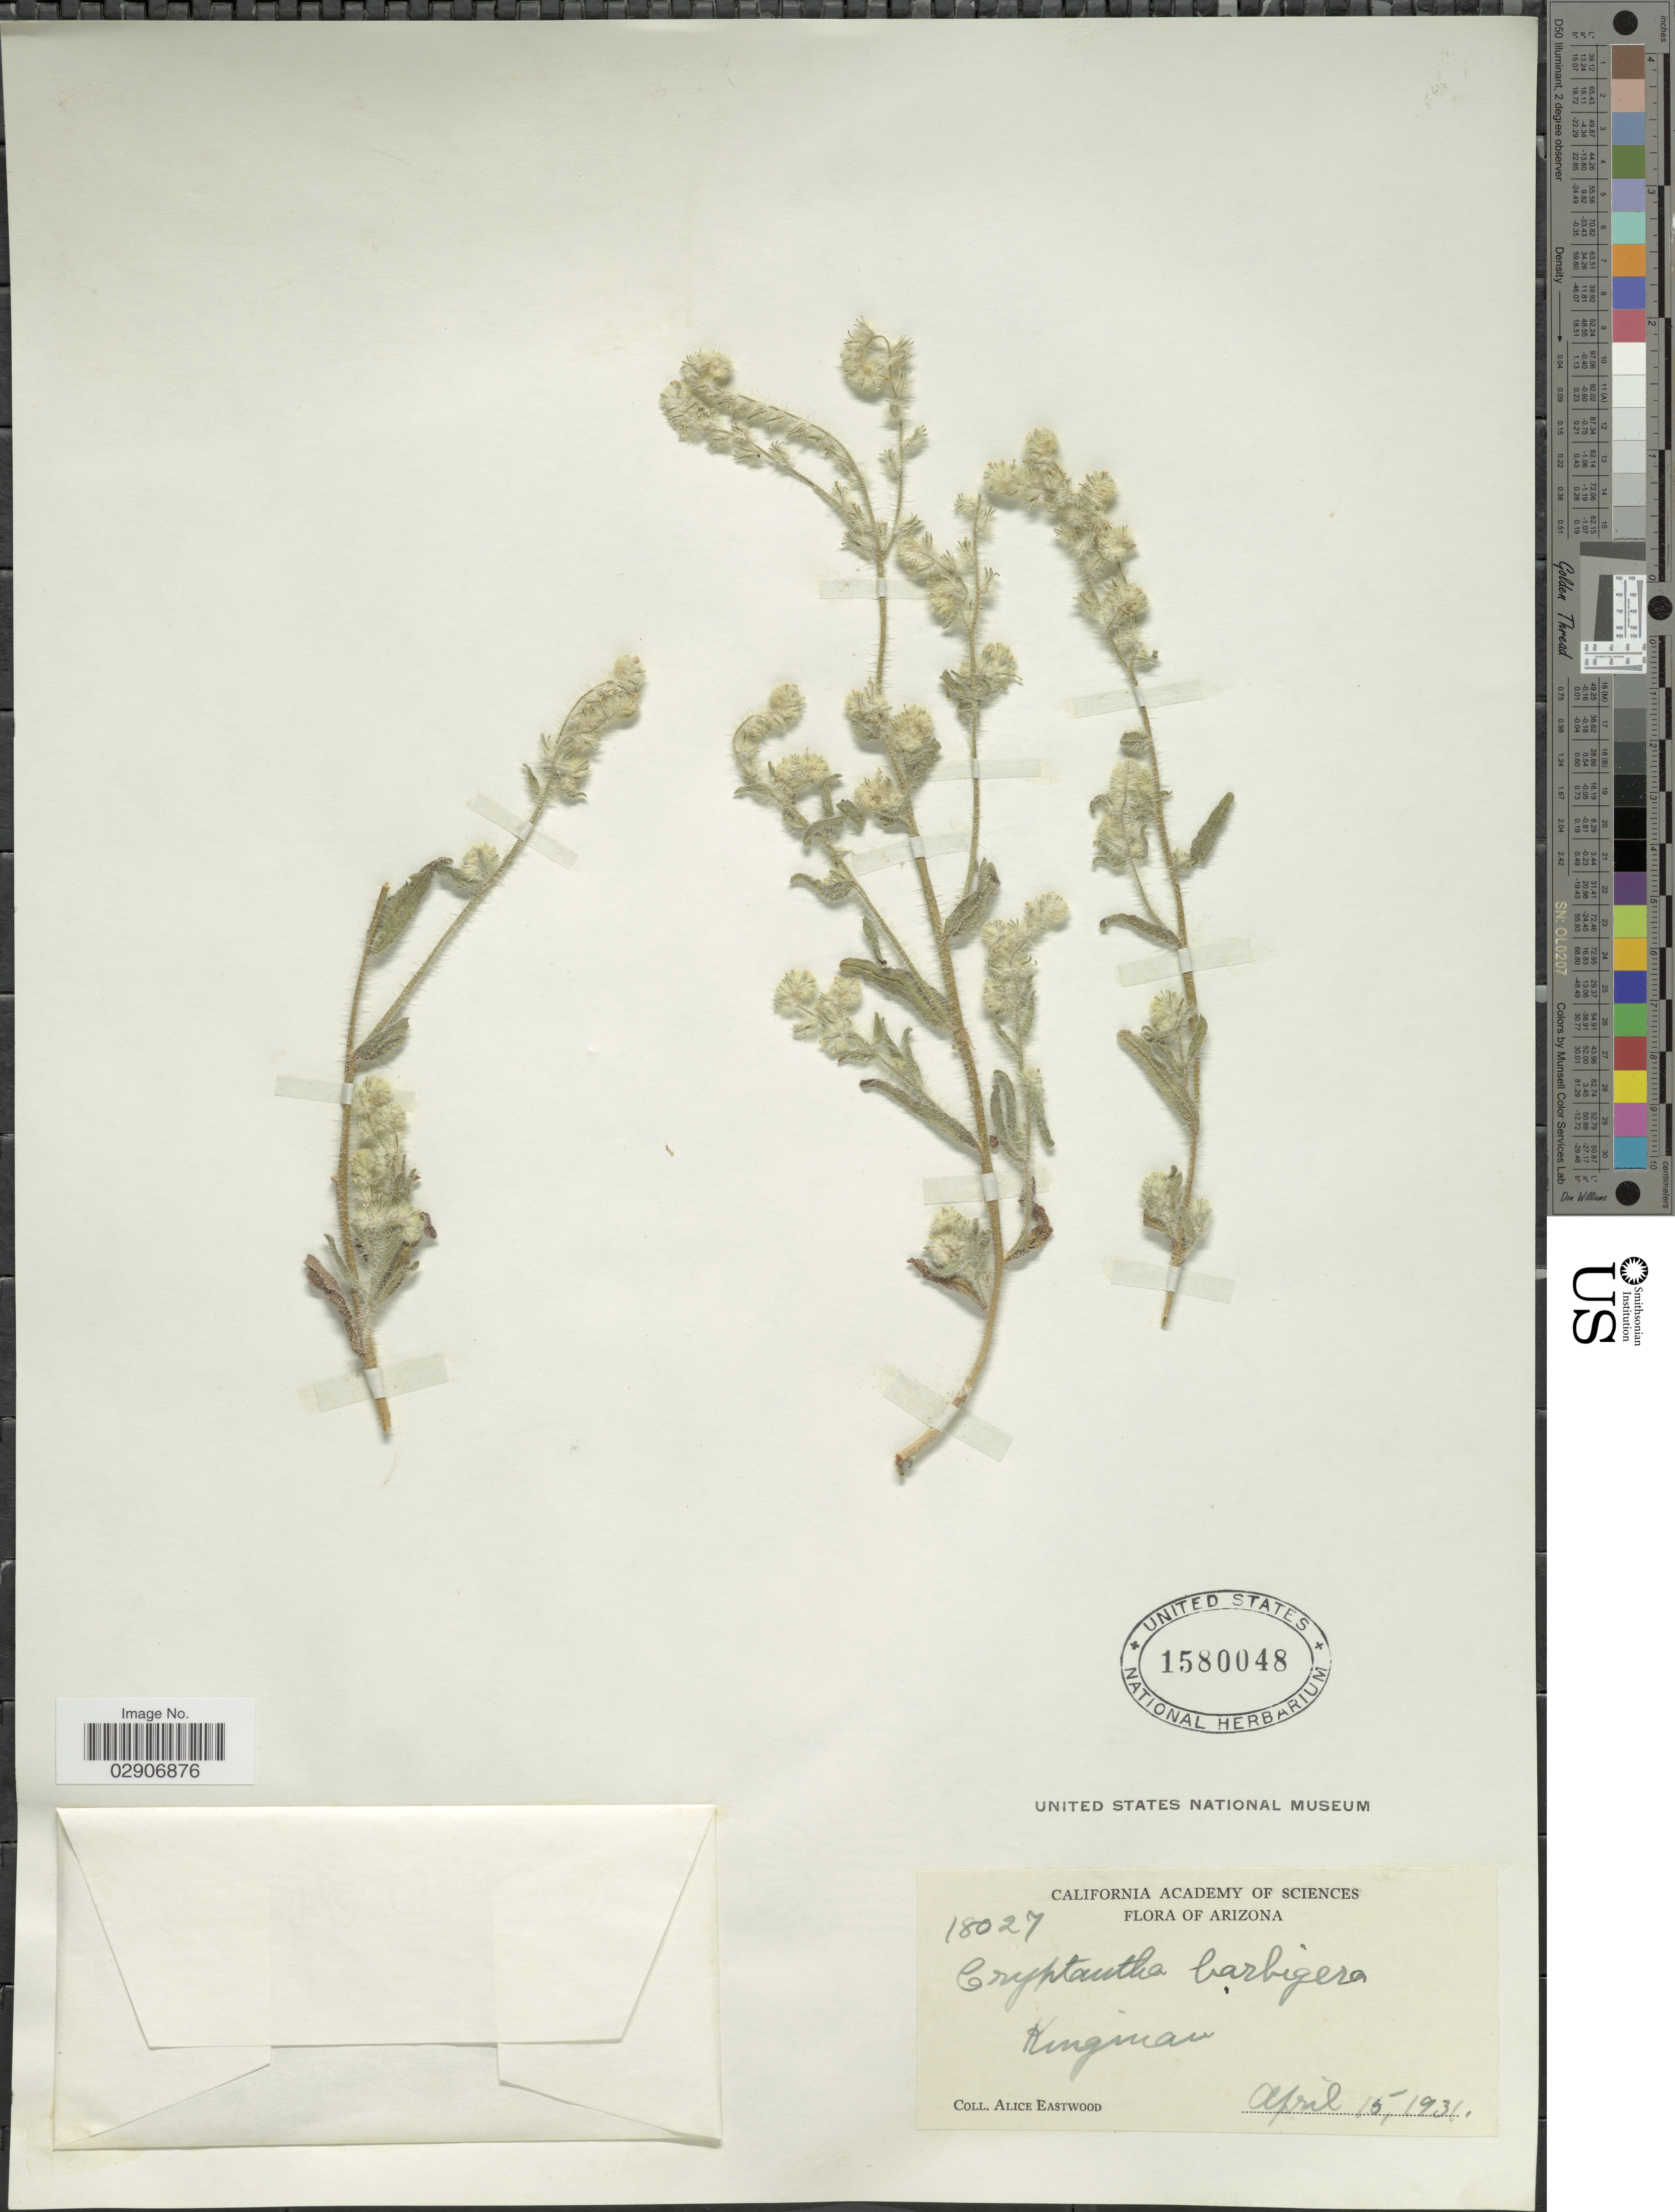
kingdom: Plantae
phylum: Tracheophyta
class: Magnoliopsida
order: Boraginales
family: Boraginaceae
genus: Cryptantha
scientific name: Cryptantha barbigera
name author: (A. Gray) Greene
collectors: A. Eastwood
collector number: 18027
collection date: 1931-04-15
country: United States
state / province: Arizona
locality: Kingman.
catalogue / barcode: US 1580048